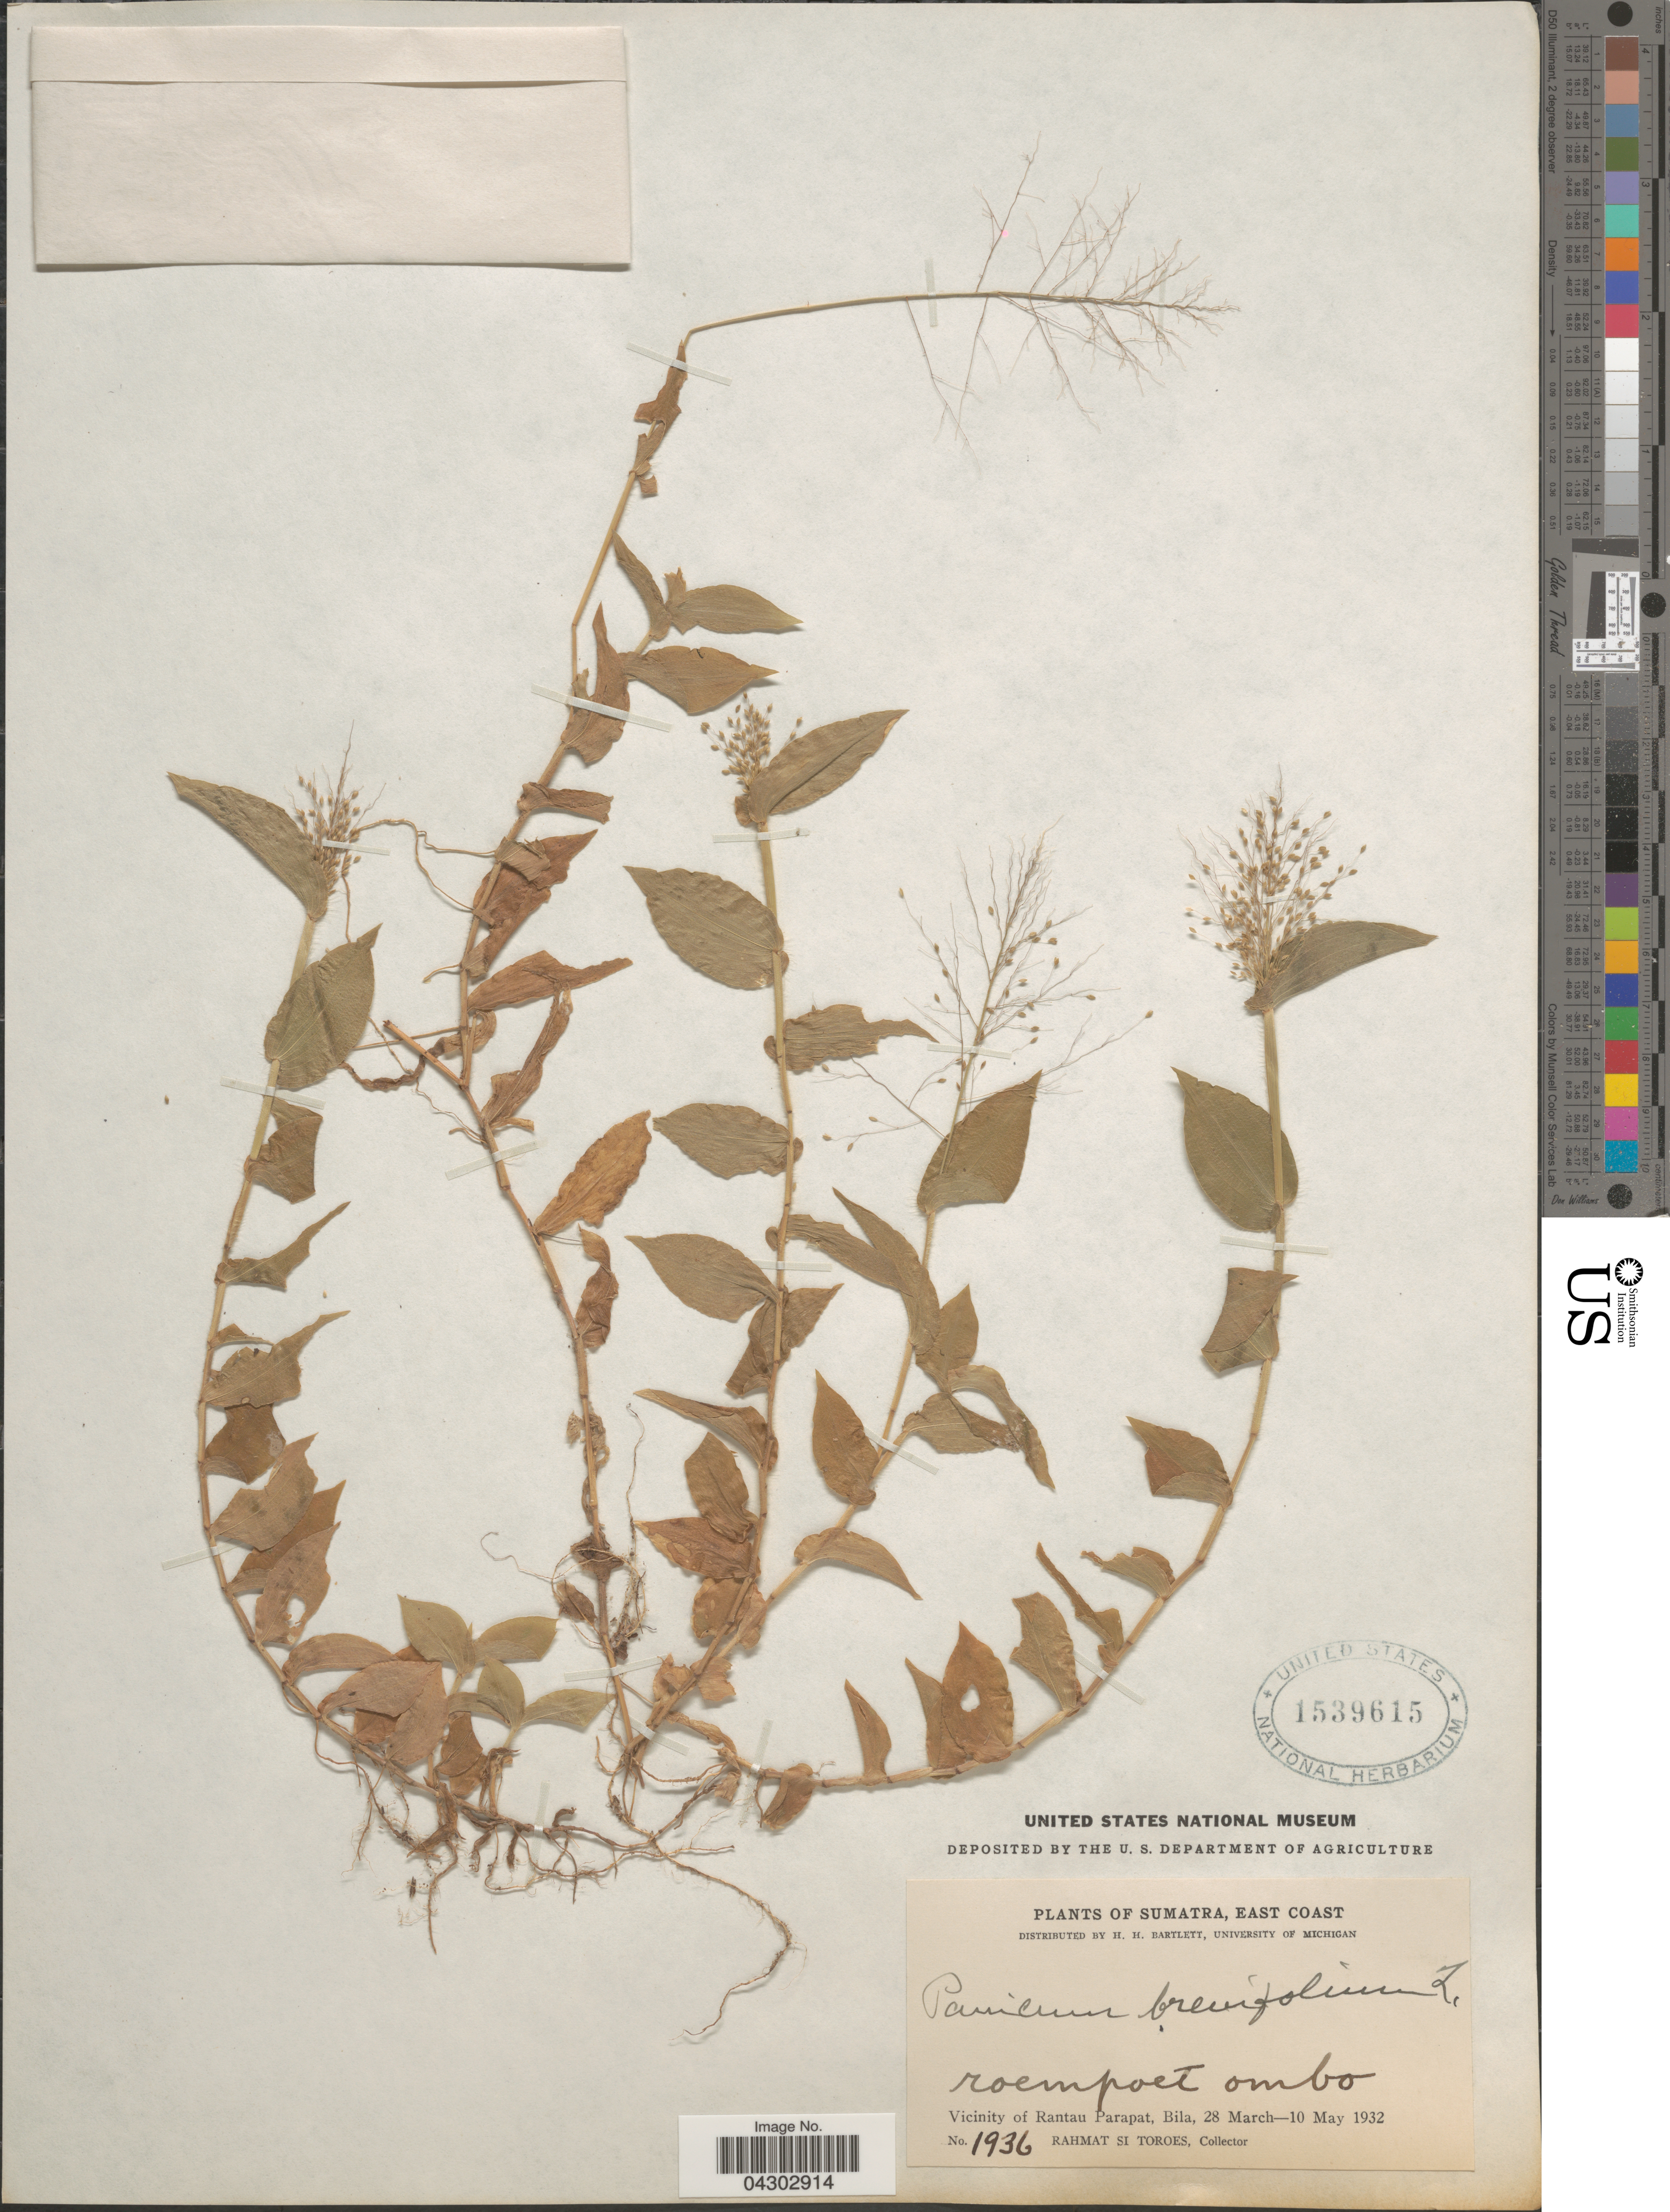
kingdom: Plantae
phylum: Tracheophyta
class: Liliopsida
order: Poales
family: Poaceae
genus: Panicum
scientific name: Panicum brevifolium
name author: L.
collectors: Rahmat Si Boeea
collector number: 1936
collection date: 1932-03-28/1932-05-10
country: Indonesia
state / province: Sumatra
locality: East Coast. Roempoet ombo. Vicinity of Rantau Parapat, Bila.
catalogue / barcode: US 1539615